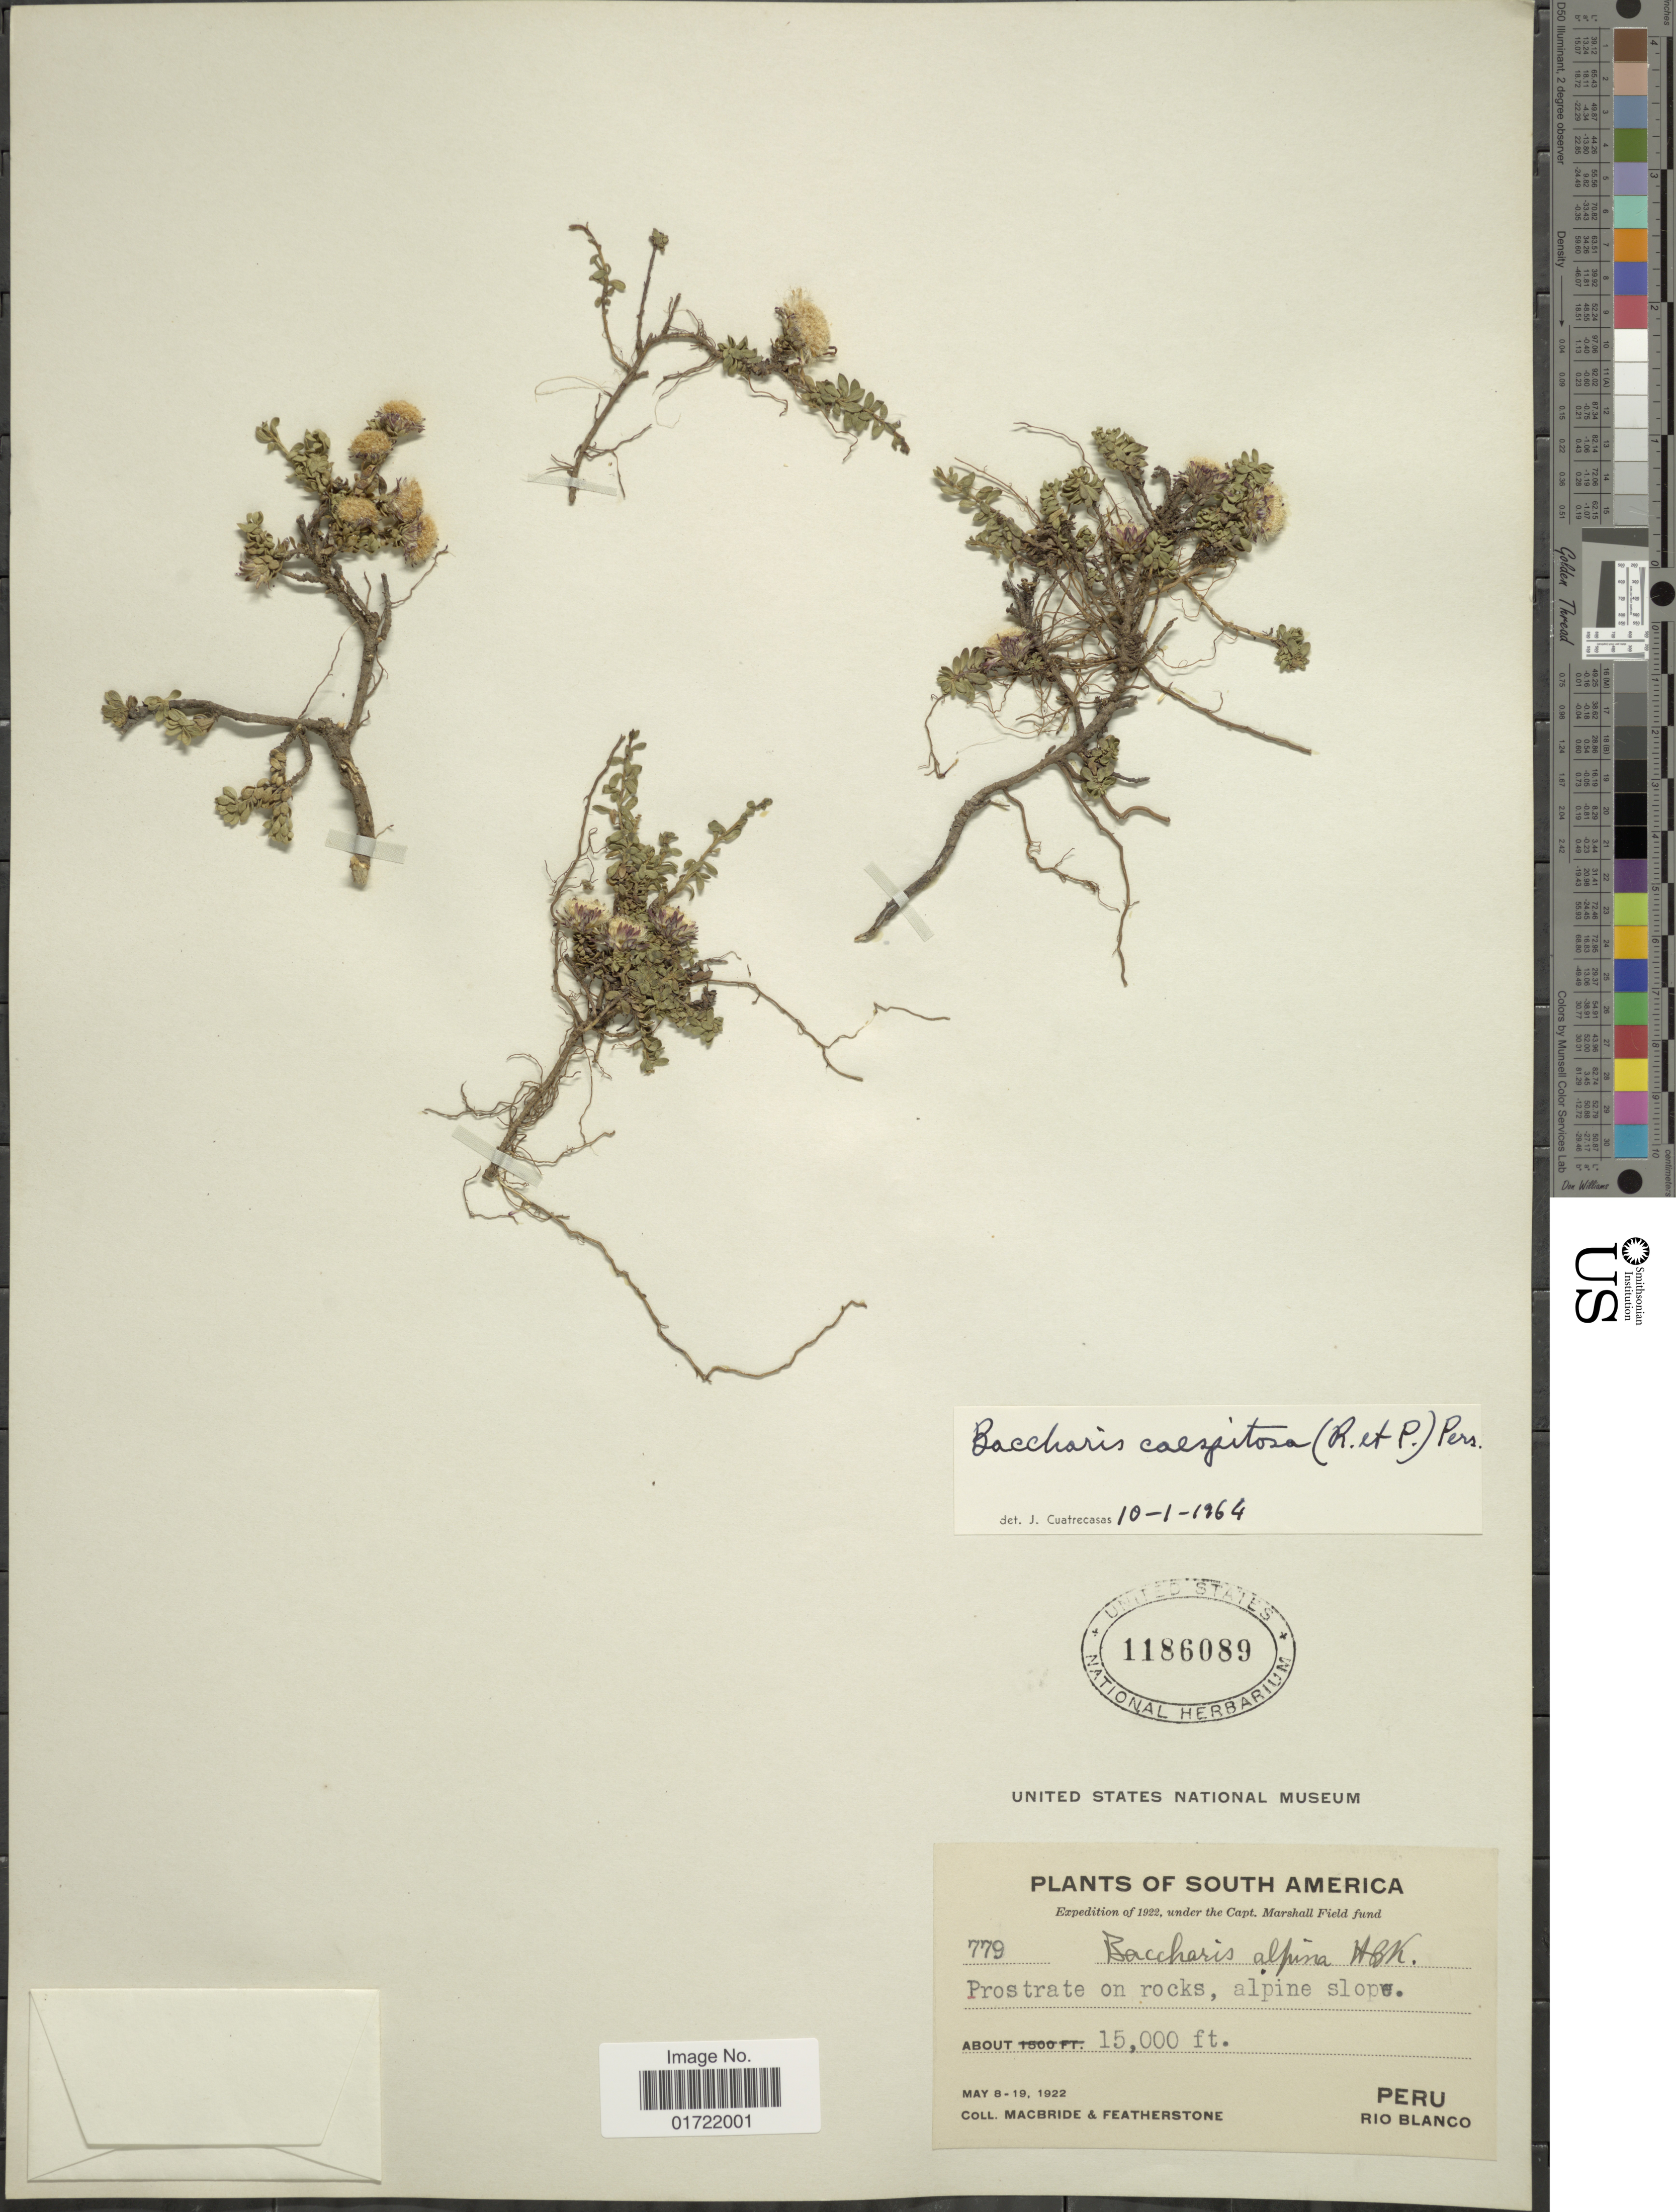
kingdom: Plantae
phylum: Tracheophyta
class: Magnoliopsida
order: Asterales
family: Asteraceae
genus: Baccharis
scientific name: Baccharis caespitosa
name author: (Ruiz & Pav.) Pers.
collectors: Macbride, -- & -. Featherstone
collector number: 779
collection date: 1922-05-08/1922-05-19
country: Peru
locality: Rio Blanca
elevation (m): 4572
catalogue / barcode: US 1186089